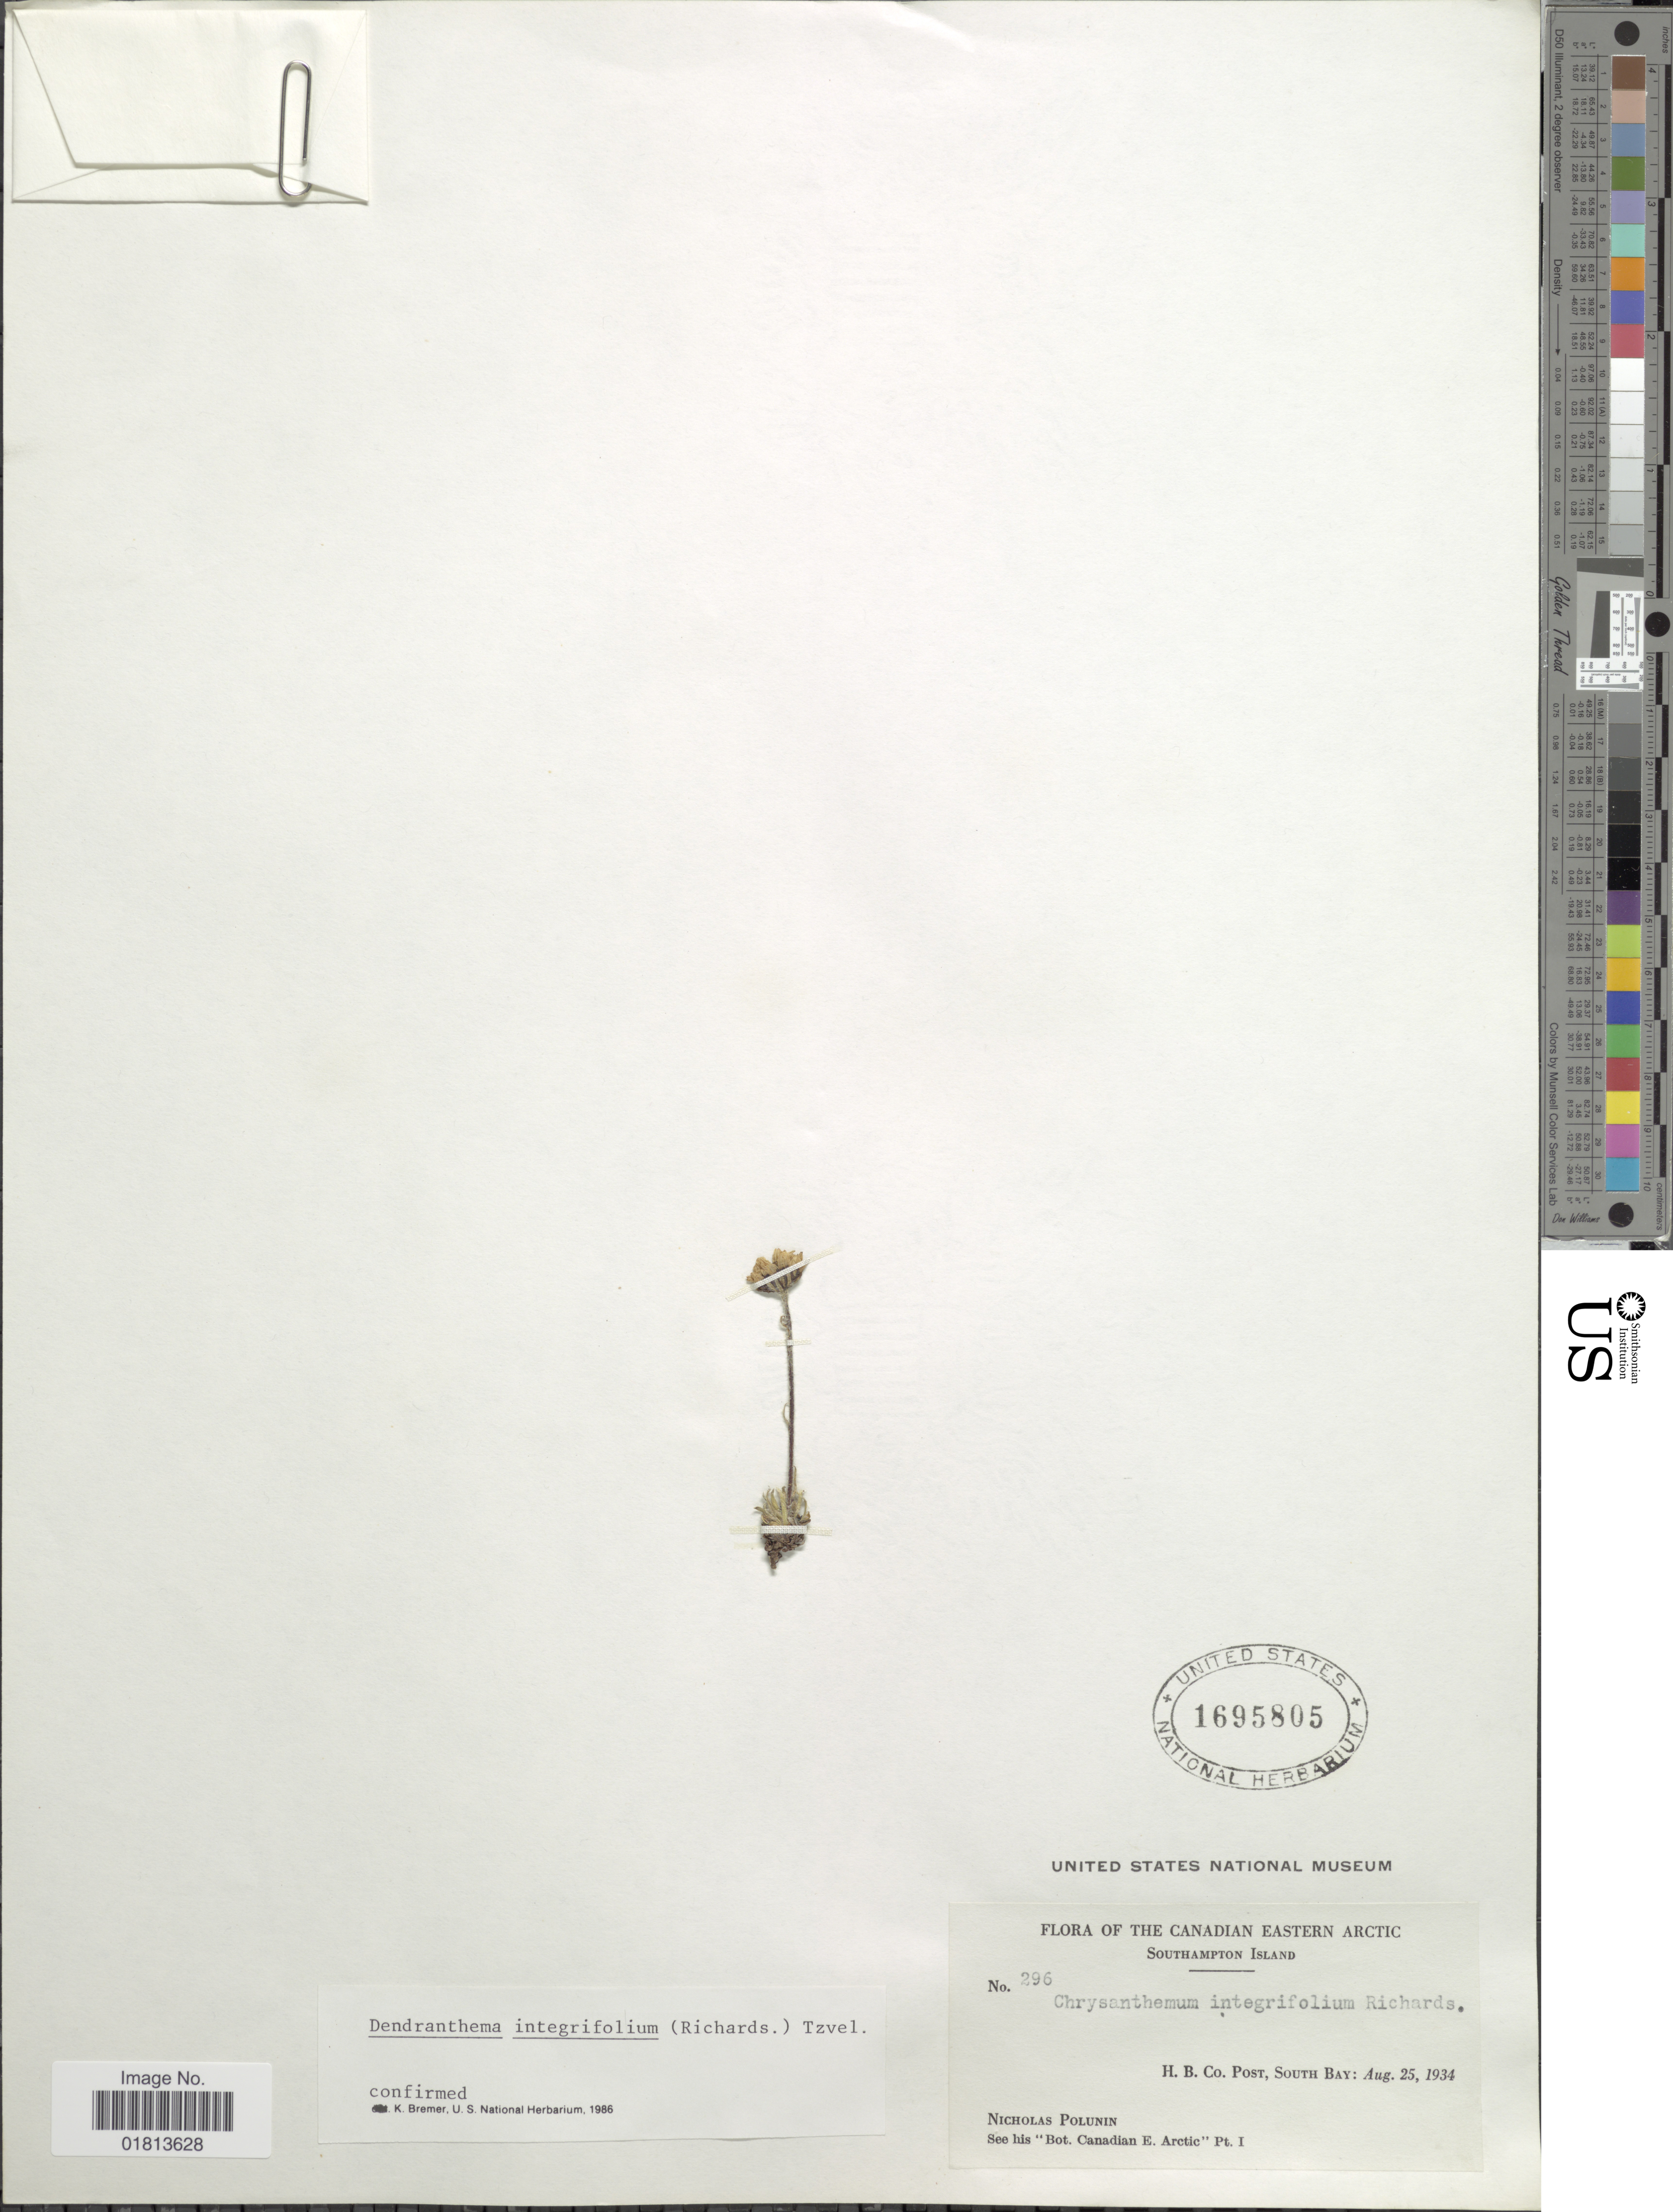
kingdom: Plantae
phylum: Tracheophyta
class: Magnoliopsida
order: Asterales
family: Asteraceae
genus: Dendranthema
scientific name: Dendranthema integrifolium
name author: (Richardson) Tzvelev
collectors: N. V. Polunin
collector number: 296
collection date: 1934-08-25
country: Canada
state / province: Nunavut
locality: The Canadian Eastern Arctic, Southampton Island, H. B. Co. Post, South Bay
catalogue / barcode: US 1695805